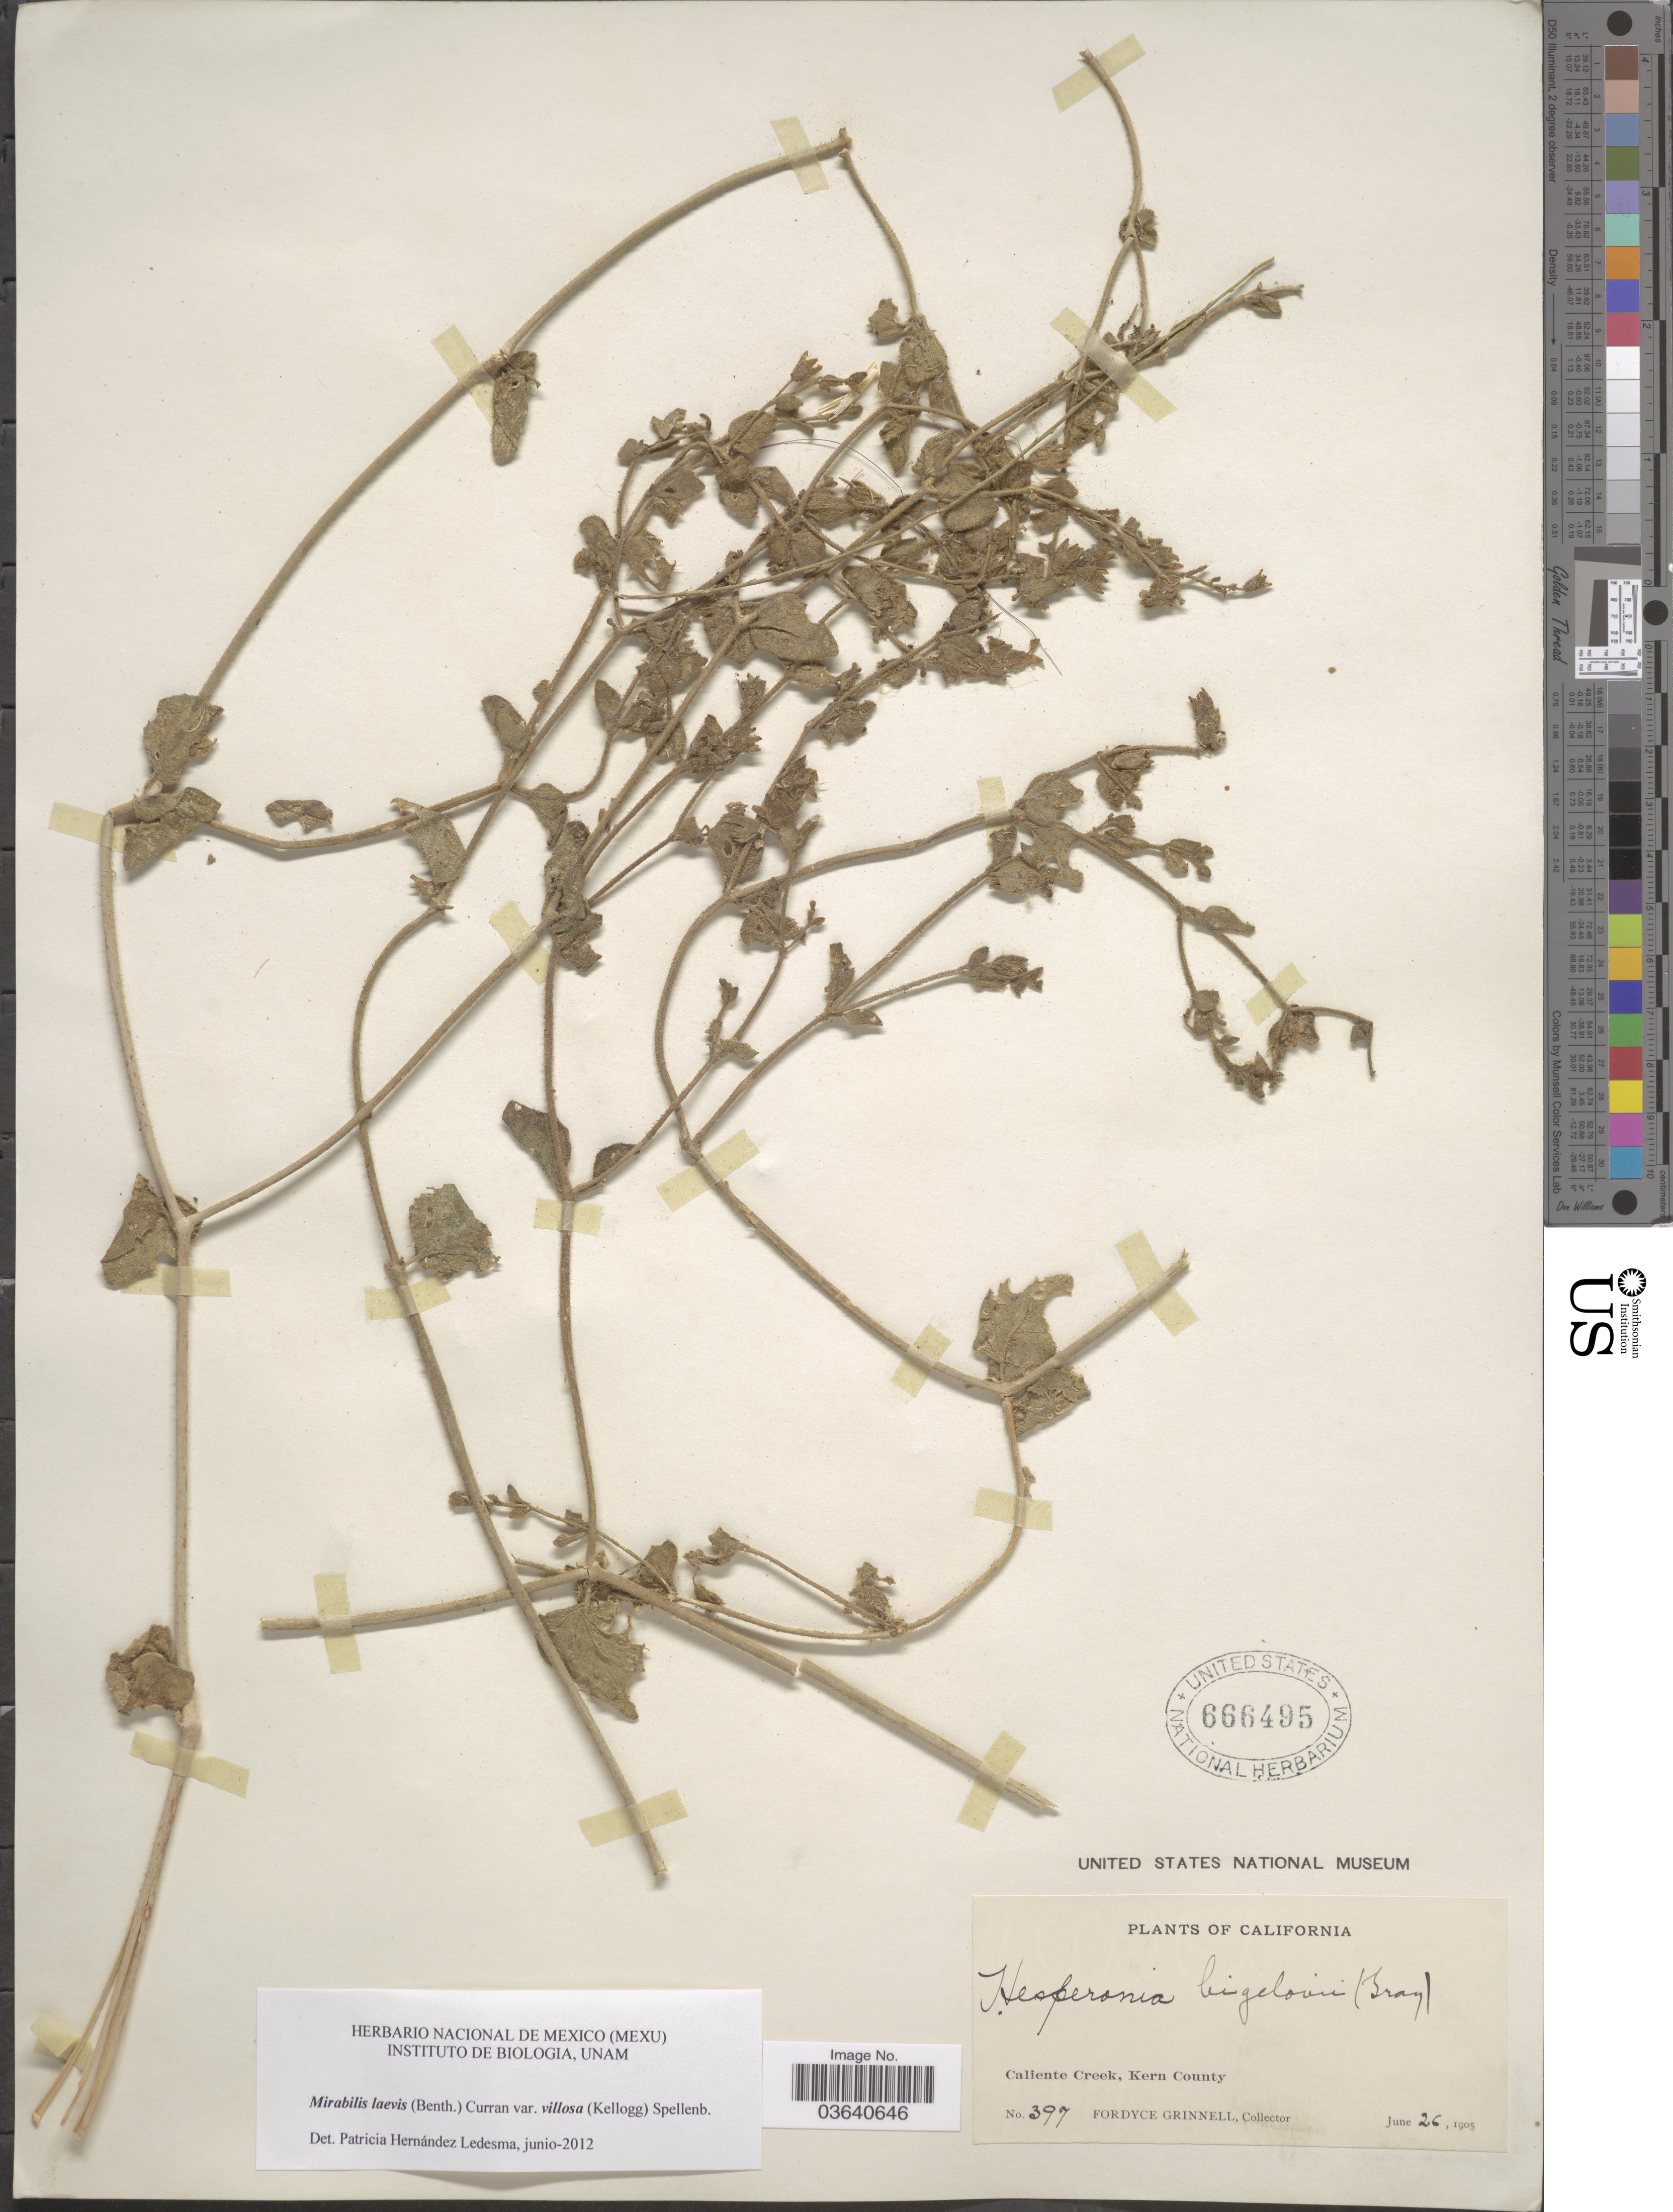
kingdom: Plantae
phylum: Tracheophyta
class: Magnoliopsida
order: Caryophyllales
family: Nyctaginaceae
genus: Mirabilis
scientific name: Mirabilis laevis var. villosa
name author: (Kellogg) Spellenb.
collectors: F. Grinnell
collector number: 397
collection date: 1905-06-26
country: United States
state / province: California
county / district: Kern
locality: Caliente Creek, Kern County.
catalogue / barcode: US 666495